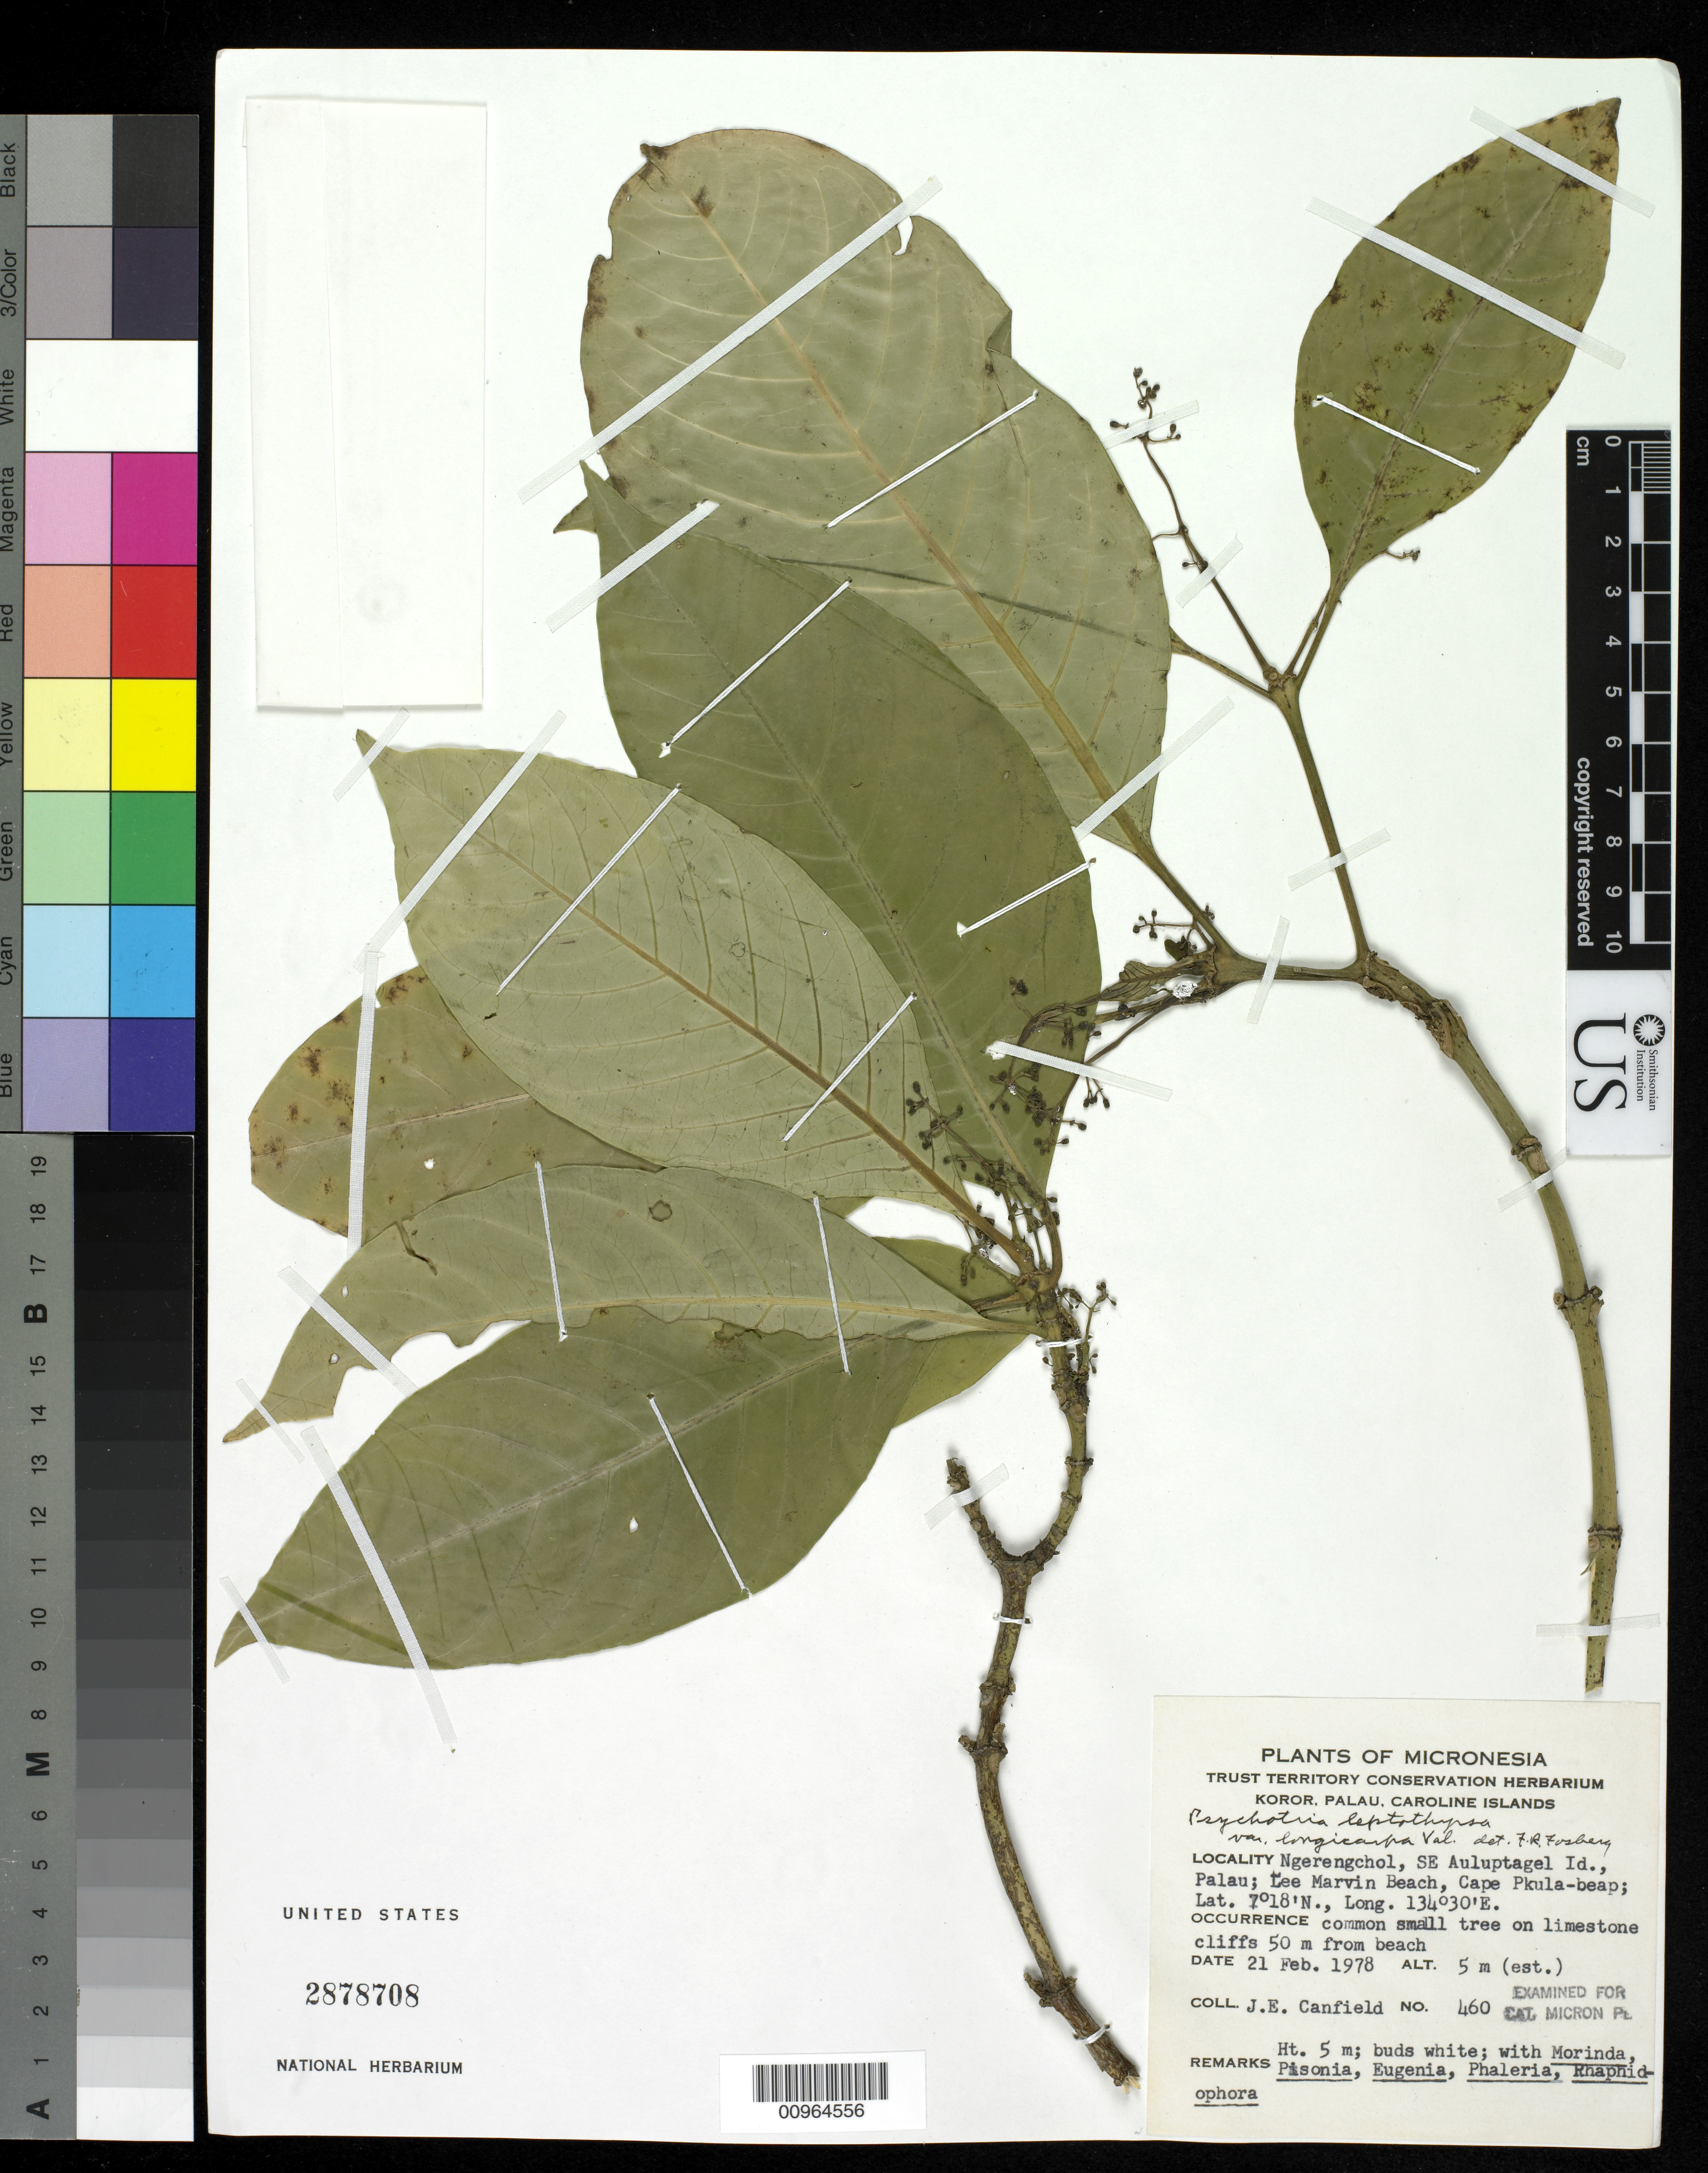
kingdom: Plantae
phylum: Tracheophyta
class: Magnoliopsida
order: Gentianales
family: Rubiaceae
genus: Psychotria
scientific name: Psychotria leptothyrsa var. longicarpa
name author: Valeton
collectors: J. E. Canfield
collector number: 460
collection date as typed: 21 Feb 1978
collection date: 1978-02-21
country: Palau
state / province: Koror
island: Ulebsechel [Aulupse'el]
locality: Ngerengchol. Lee Marvin Beach, Cape Pkula-beap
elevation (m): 5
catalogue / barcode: US 2878708